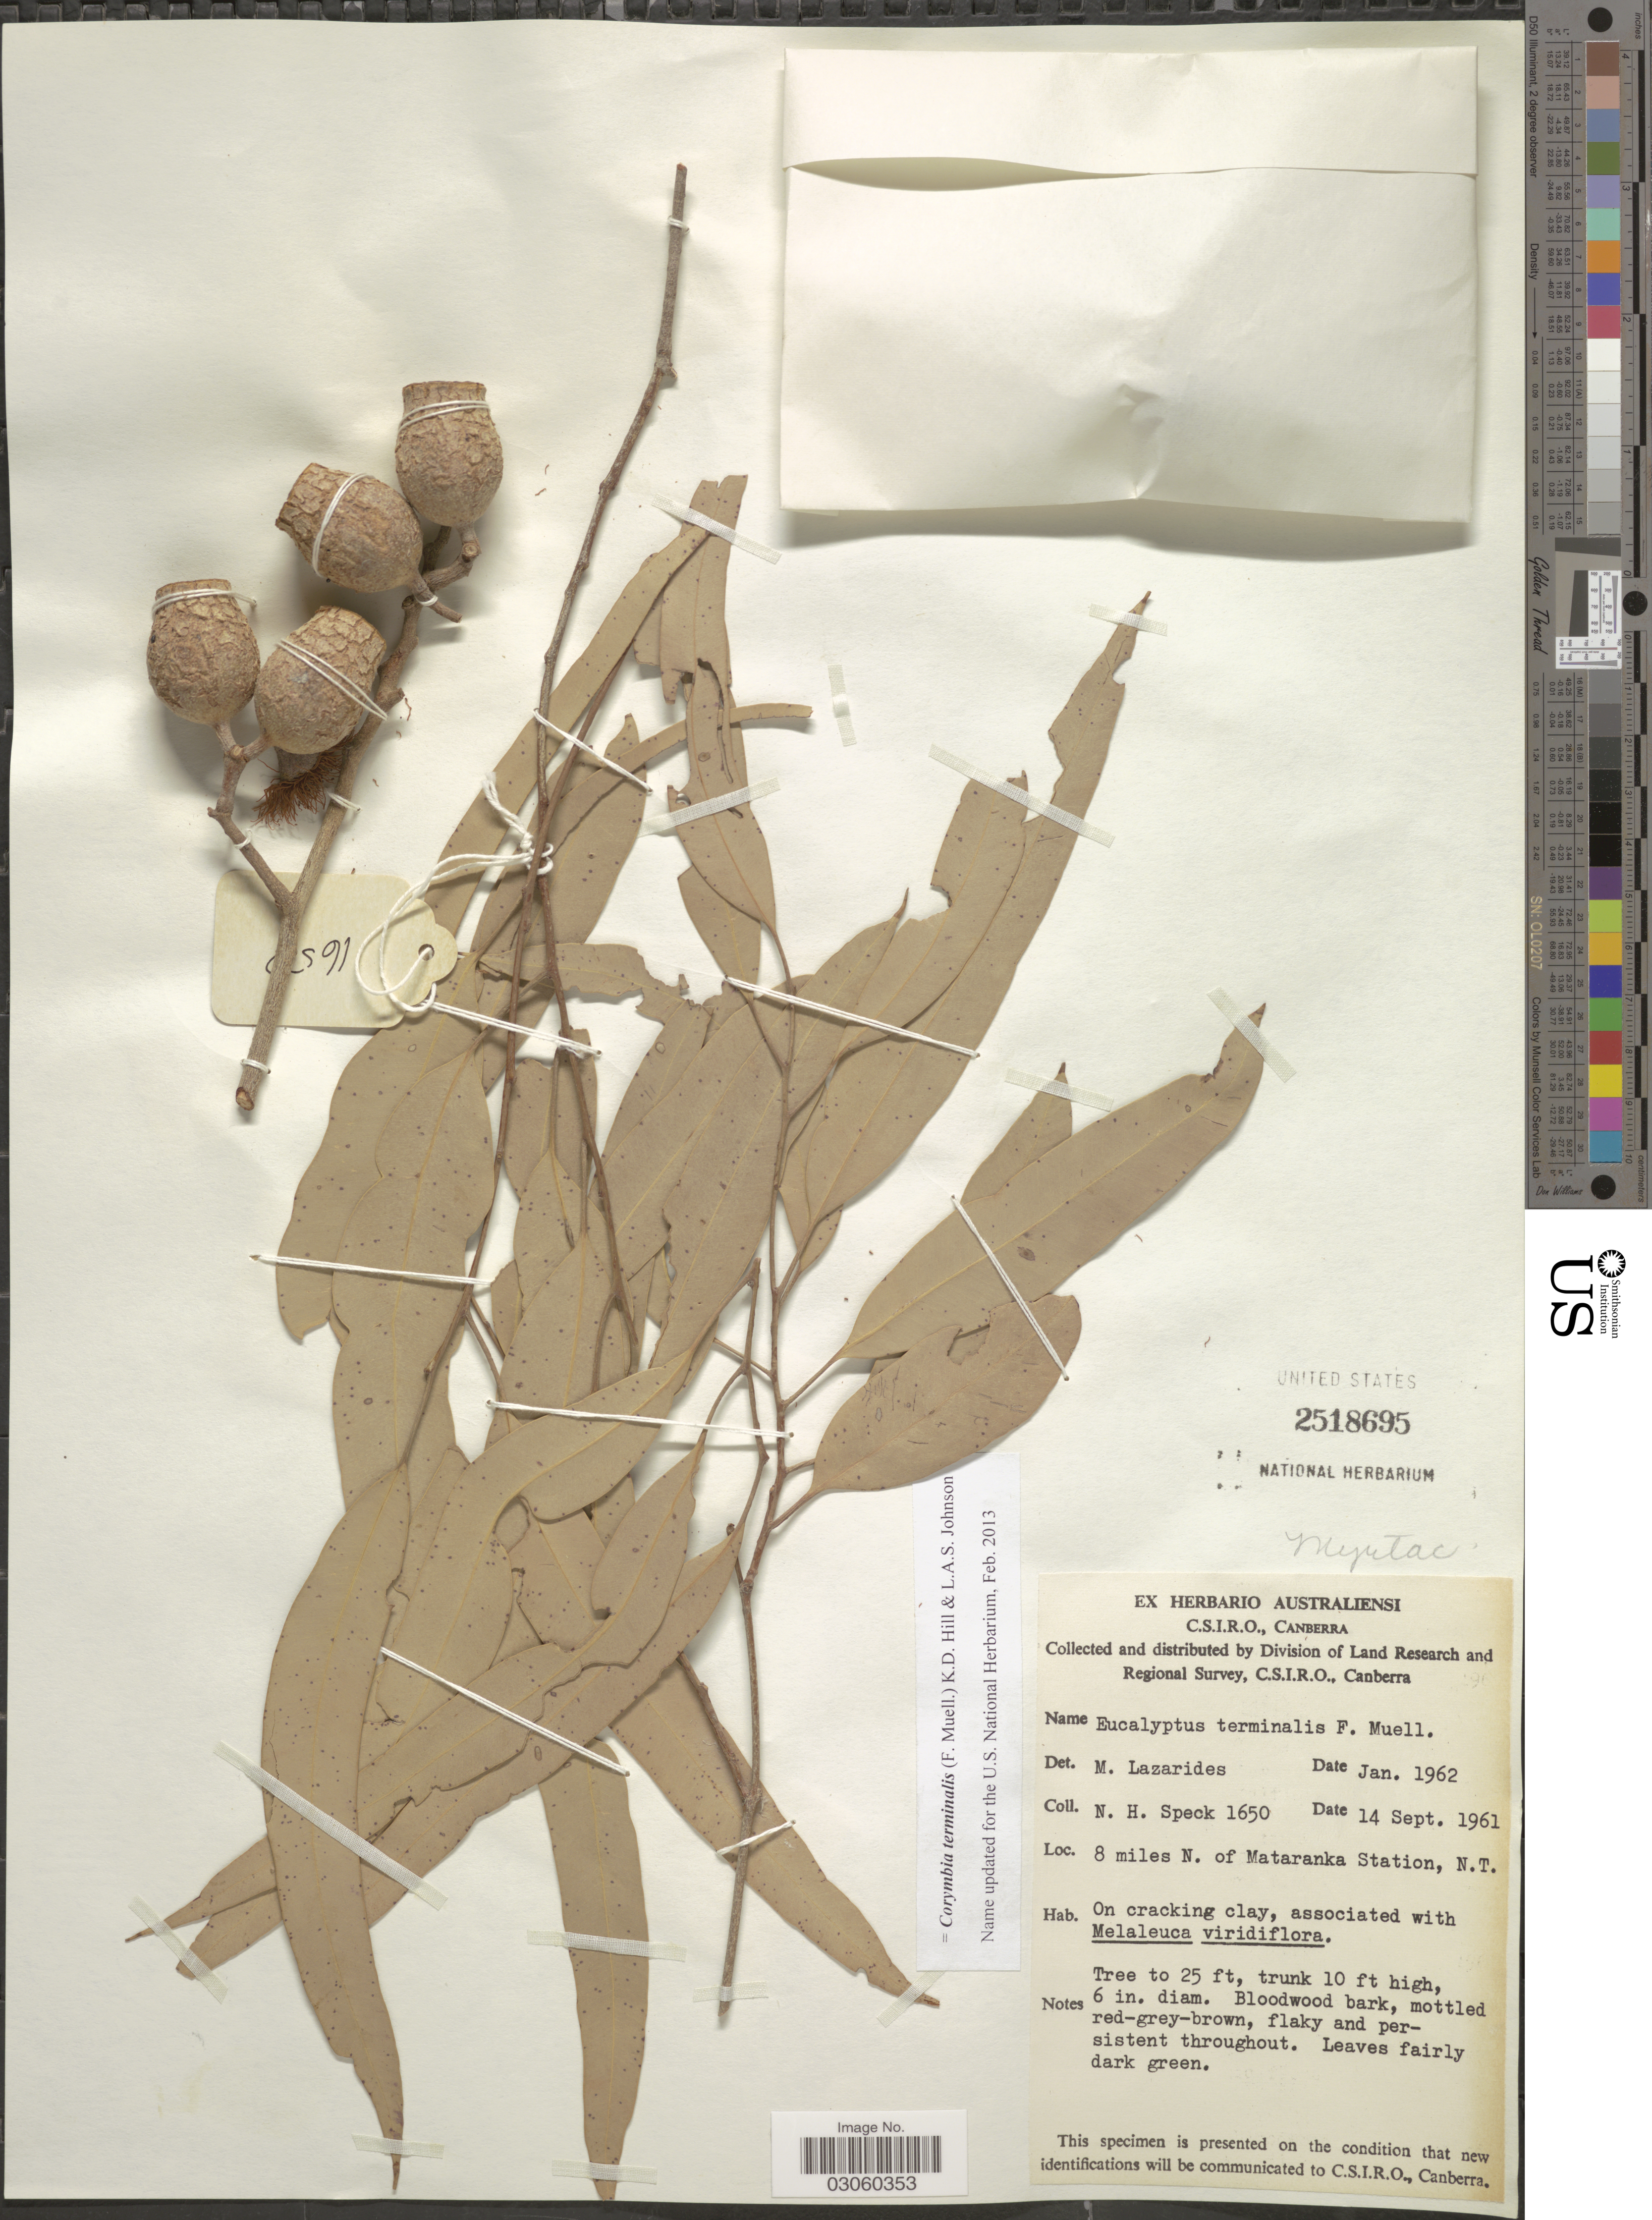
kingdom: Plantae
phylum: Tracheophyta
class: Magnoliopsida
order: Myrtales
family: Myrtaceae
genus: Corymbia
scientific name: Corymbia terminalis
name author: (F. Muell.) K.D. Hill & L.A.S. Johnson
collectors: N. Speck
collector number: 1650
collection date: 1961-09-14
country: Australia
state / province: Northern Territory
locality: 8 miles N. of Mataranka Station, N.T.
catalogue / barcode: US 2518695